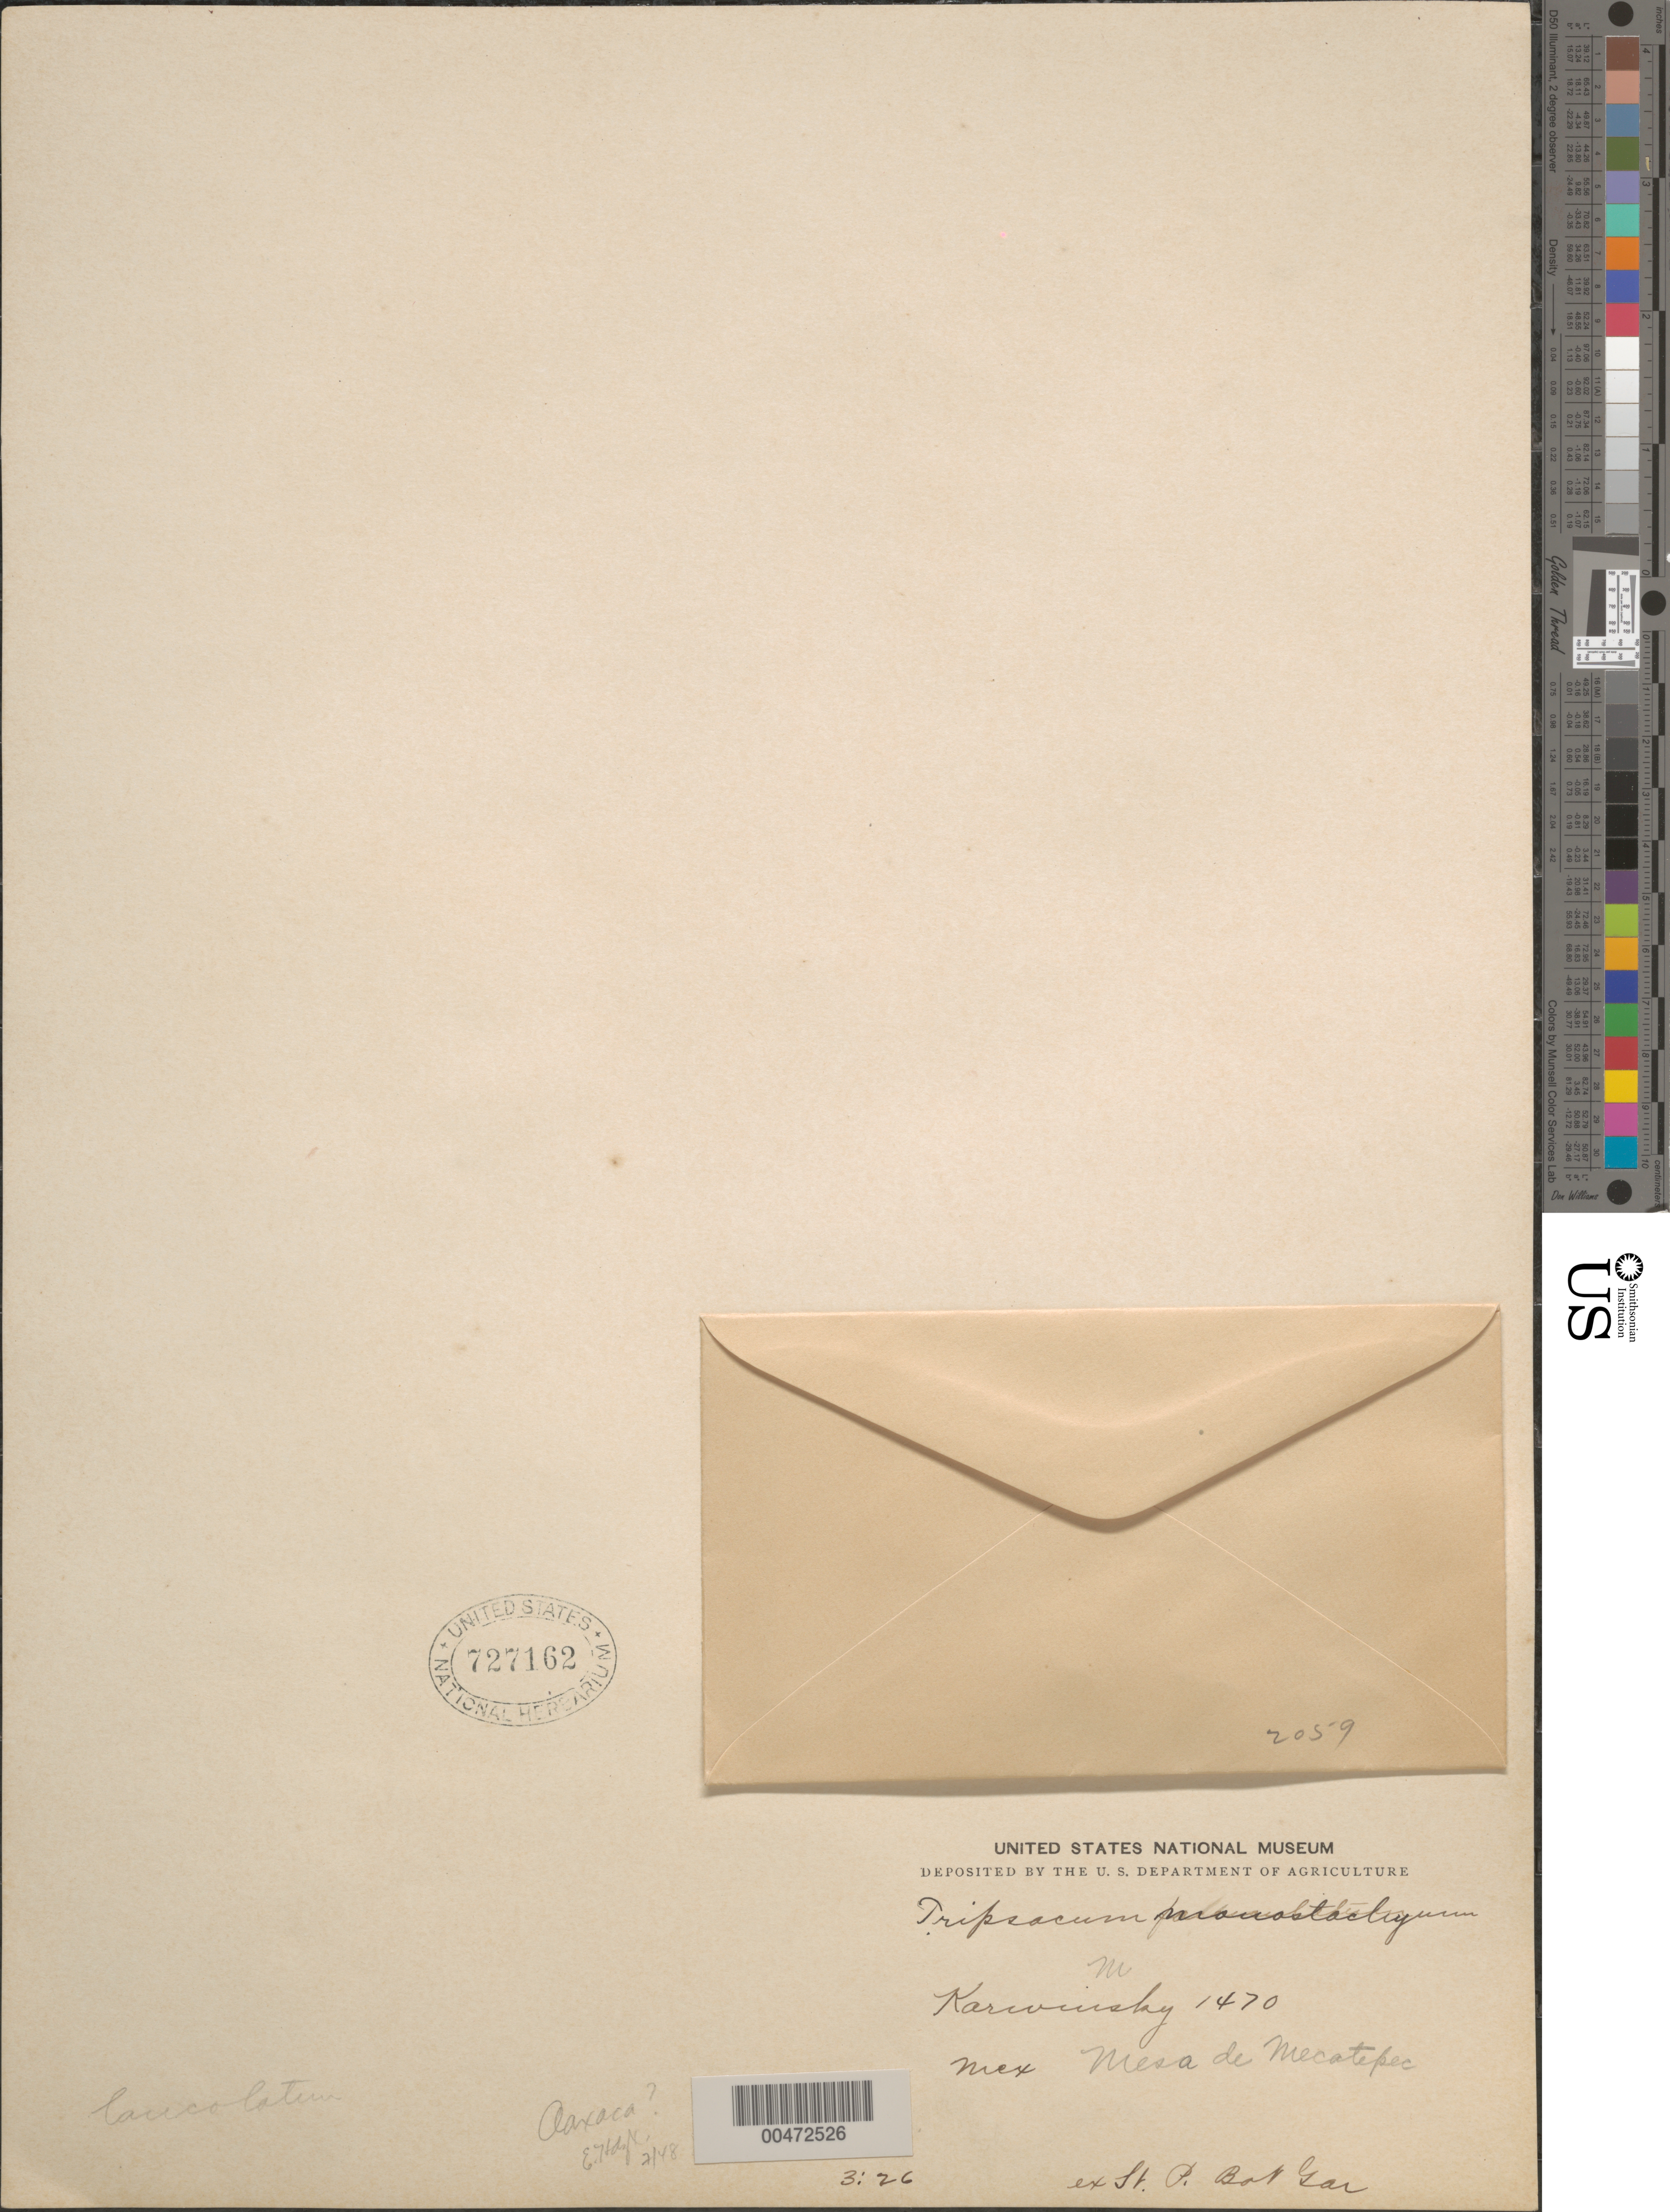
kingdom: Plantae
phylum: Tracheophyta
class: Liliopsida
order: Poales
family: Poaceae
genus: Tripsacum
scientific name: Tripsacum lanceolatum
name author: Rupr. ex E. Fourn.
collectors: W. F. Karwinski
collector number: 1470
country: Mexico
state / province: Oaxaca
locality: Mesa de Mesatepec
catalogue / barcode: US 727162